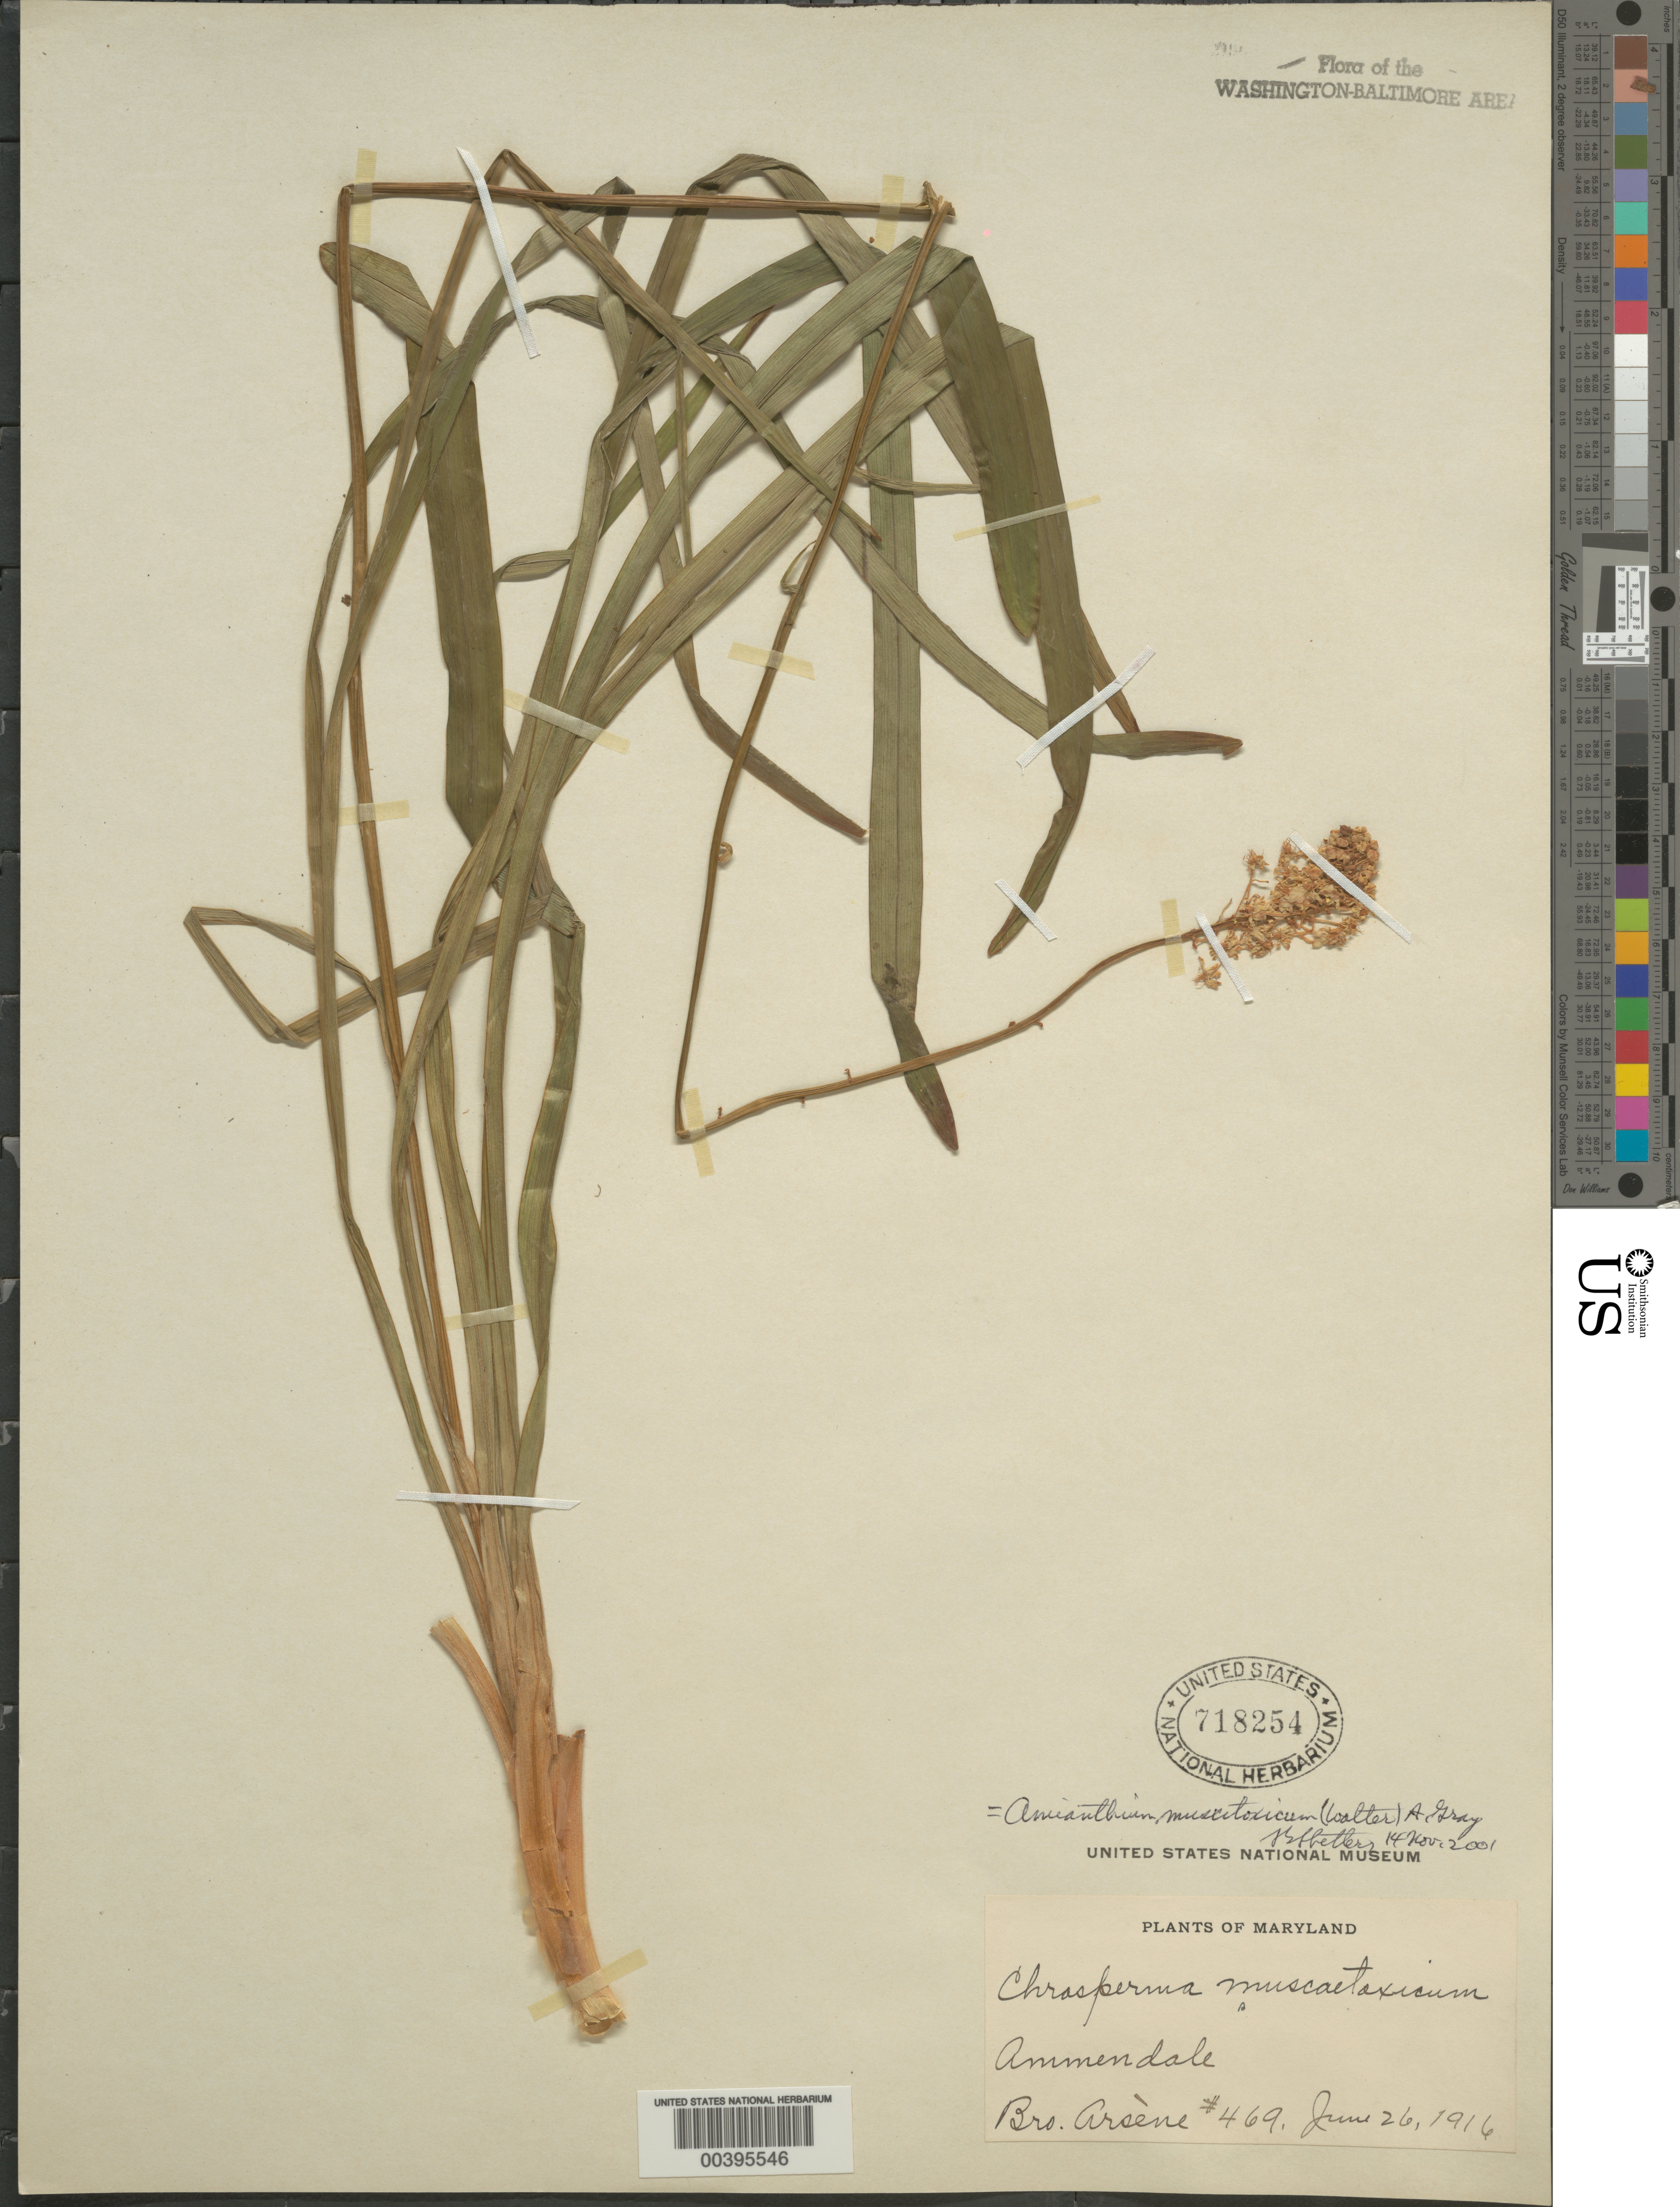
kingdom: Plantae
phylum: Tracheophyta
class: Liliopsida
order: Liliales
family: Melanthiaceae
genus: Amianthium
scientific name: Amianthium muscitoxicum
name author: (Walter) A. Gray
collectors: Bro. G. Arsène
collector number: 469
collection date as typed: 26 Jun 1916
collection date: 1916-06-26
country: United States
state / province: Maryland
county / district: Prince George's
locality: Ammendale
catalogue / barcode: US 718254